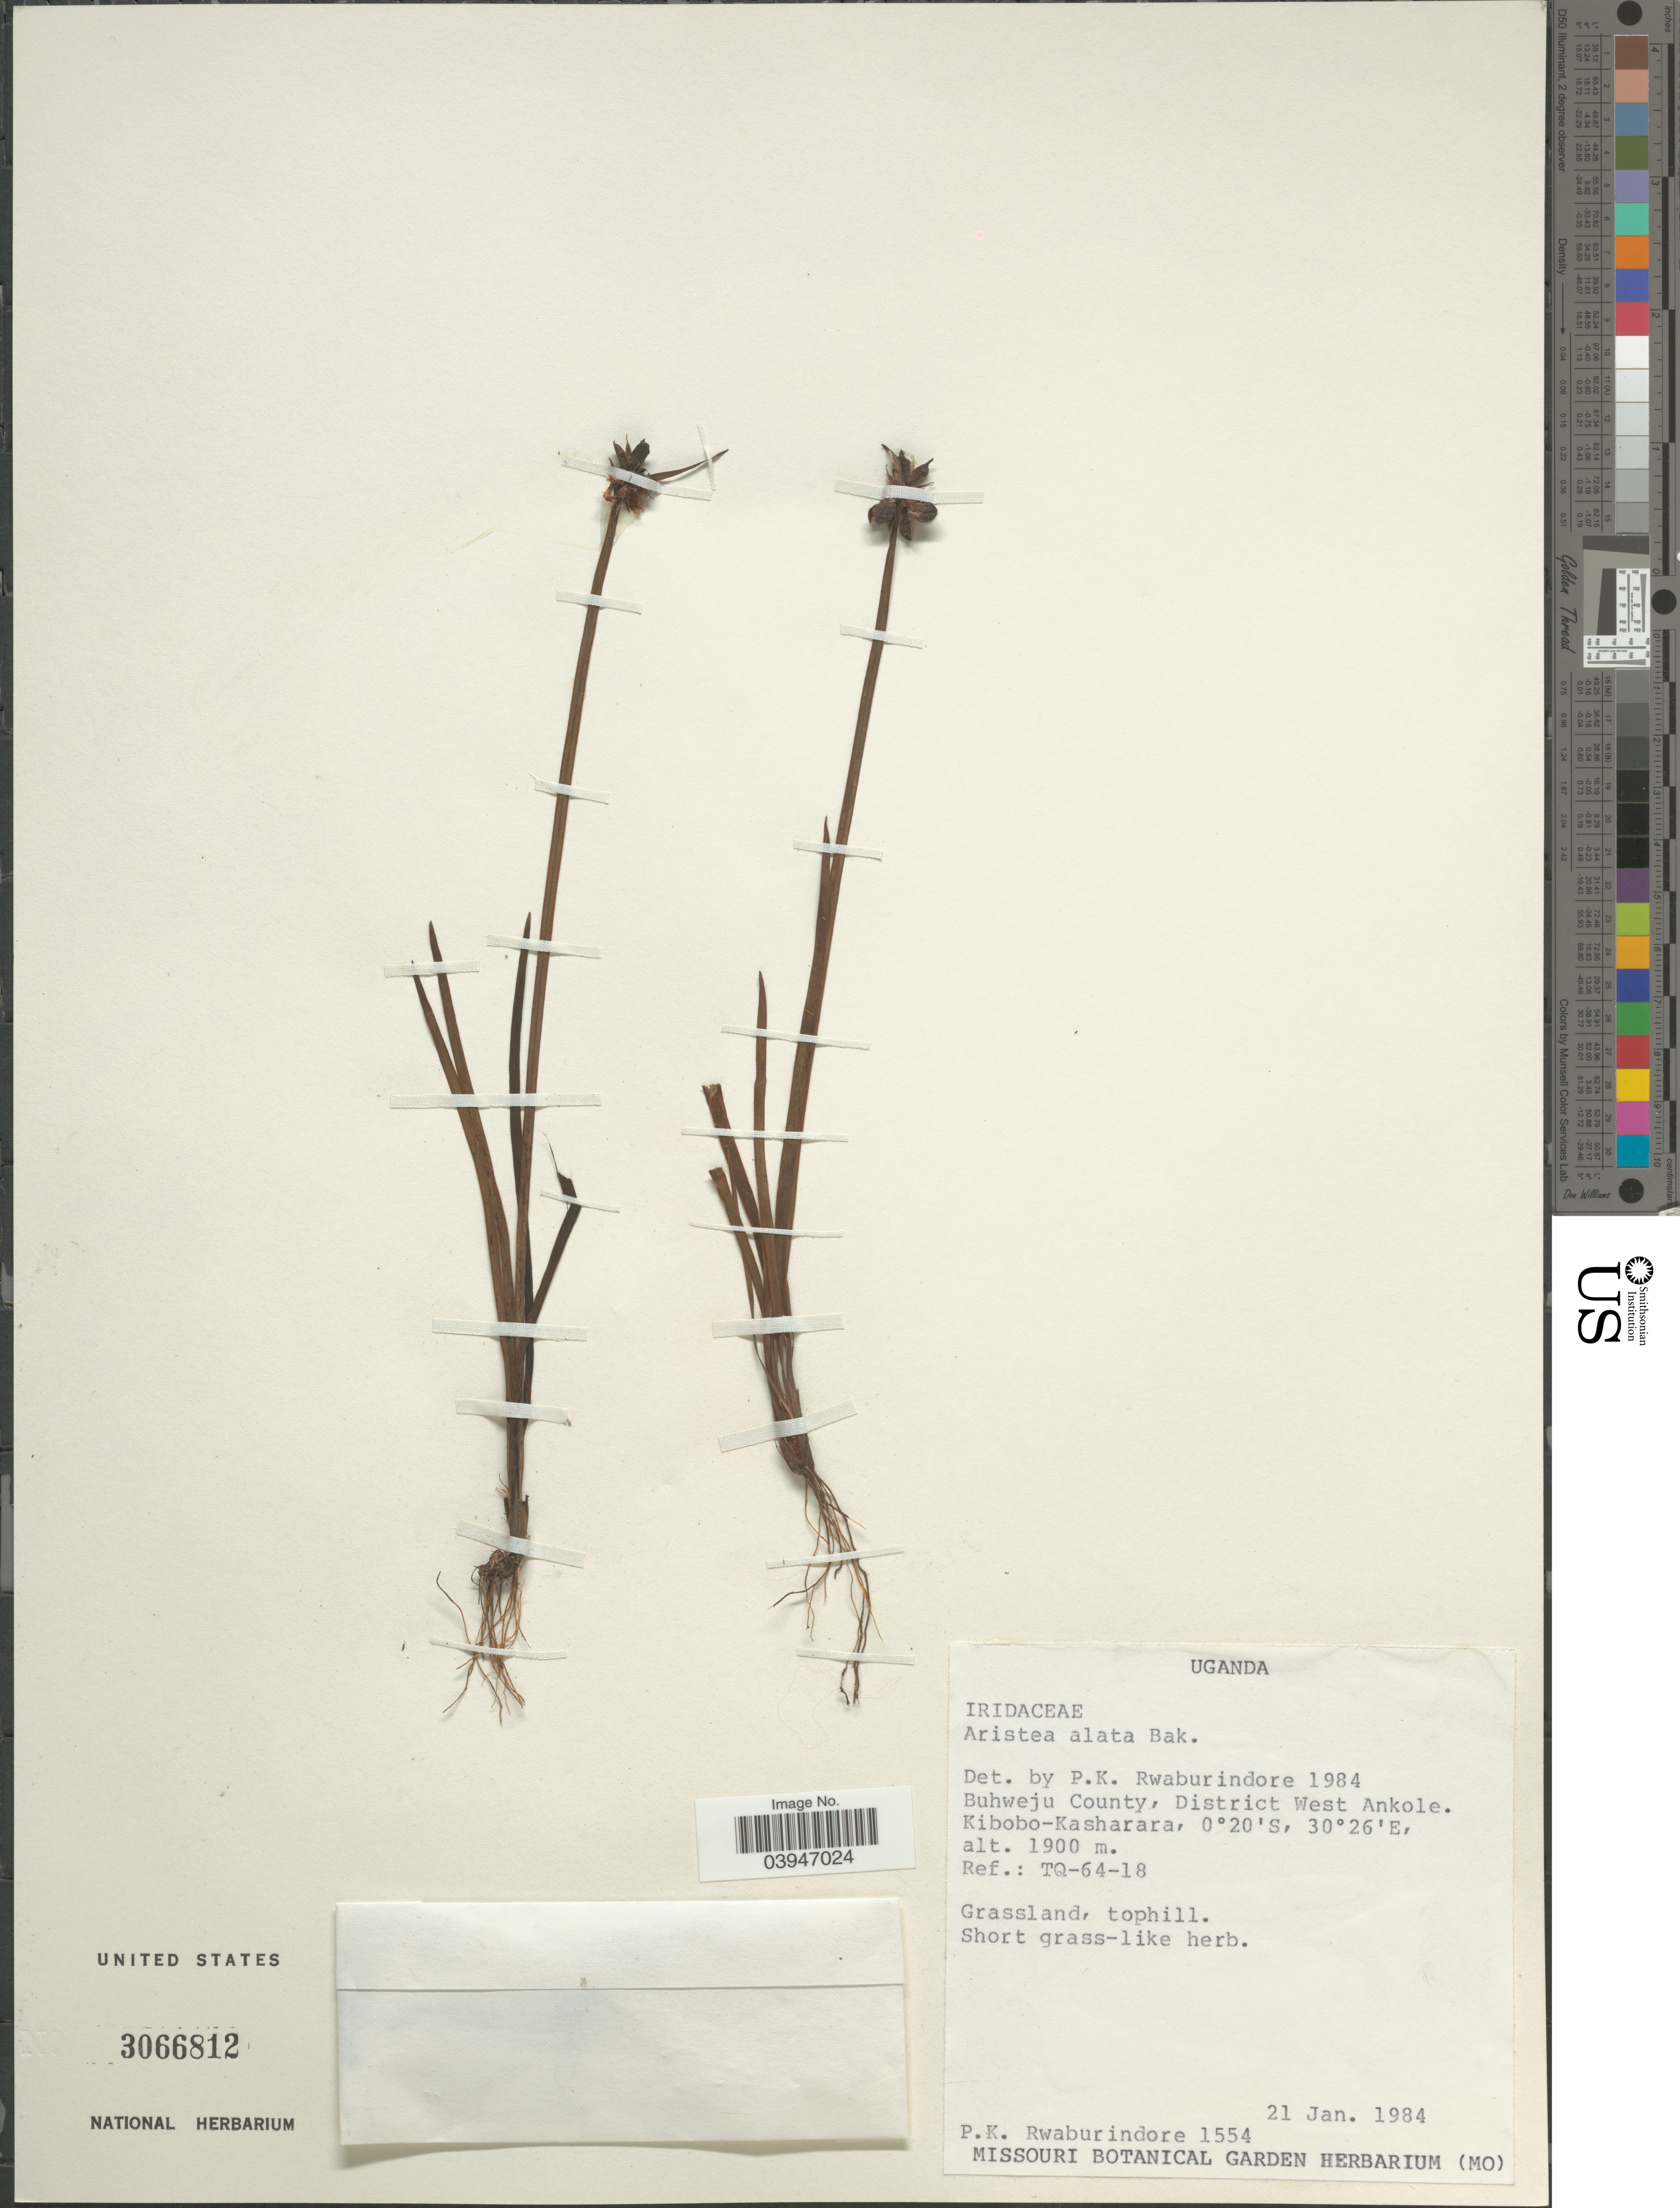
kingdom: Plantae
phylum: Tracheophyta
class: Liliopsida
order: Asparagales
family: Iridaceae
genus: Aristea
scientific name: Aristea alata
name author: Baker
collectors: P. Rwaburindore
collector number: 1554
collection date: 1984-01-21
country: Uganda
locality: Buhweju County, District West Ankole. Kibobo-Kasharara. Ref.: TQ-64-18.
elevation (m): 1900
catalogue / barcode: US 3066812